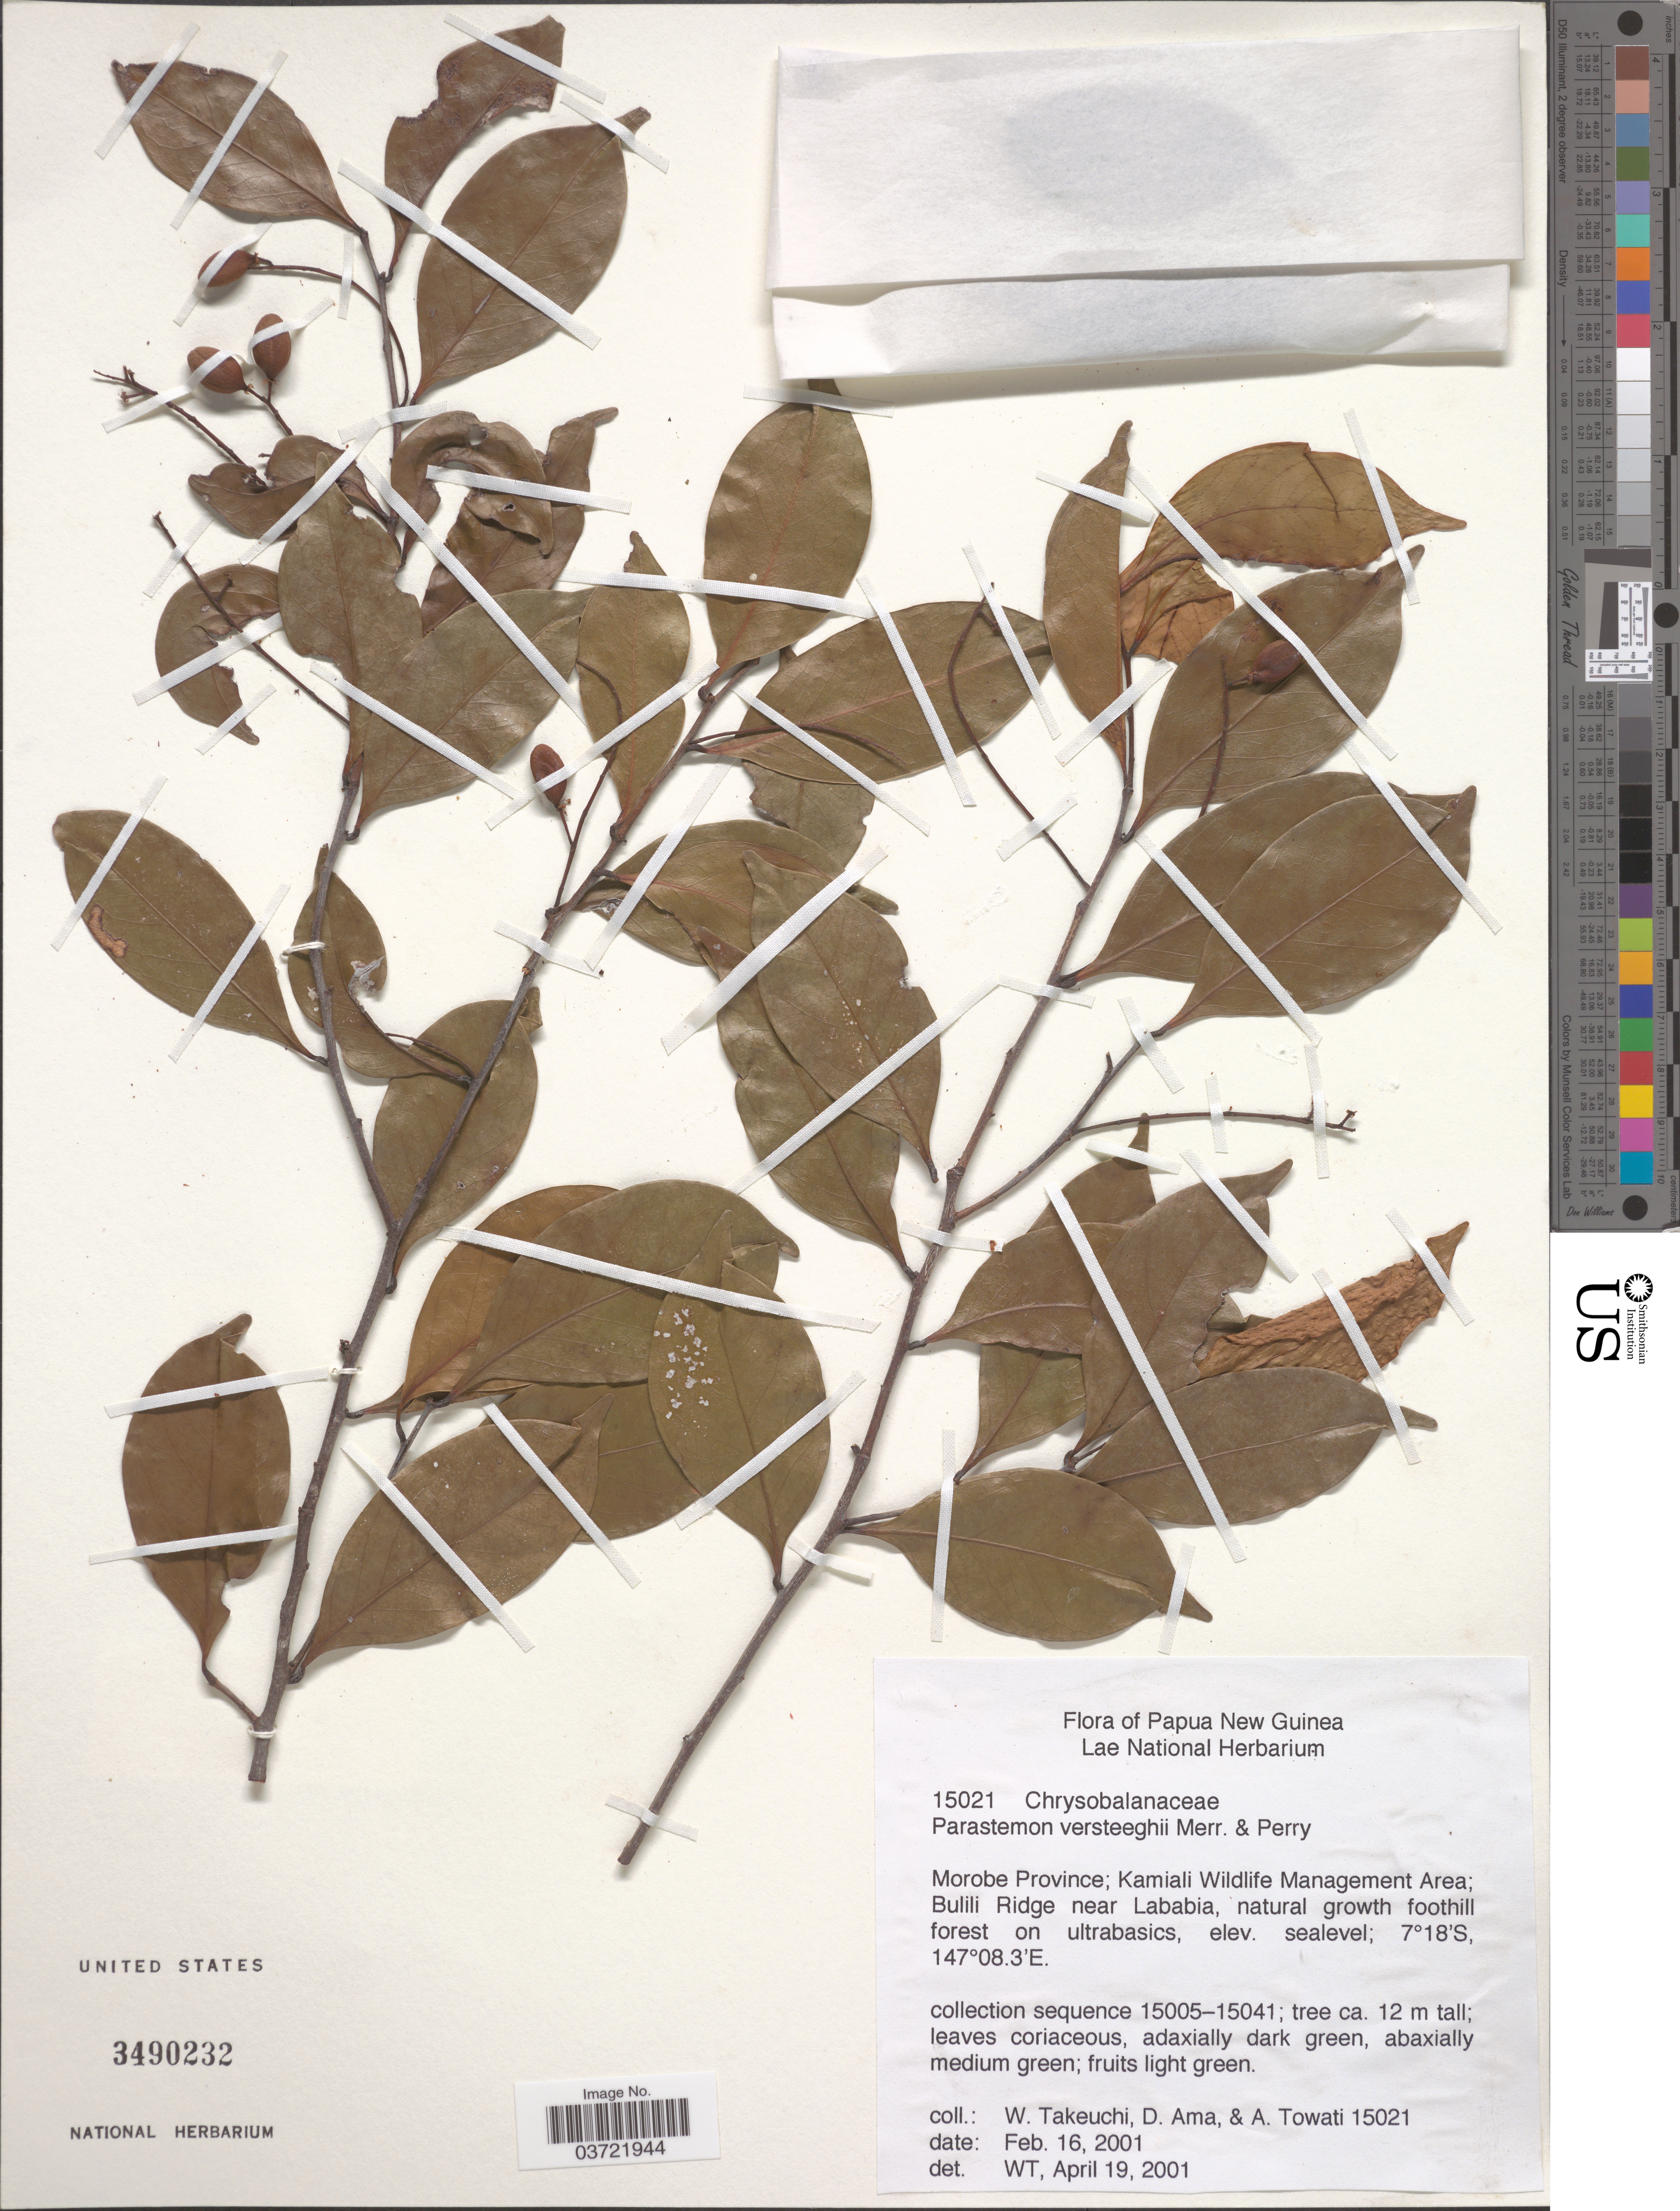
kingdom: Plantae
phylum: Tracheophyta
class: Magnoliopsida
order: Malpighiales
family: Chrysobalanaceae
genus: Parastemon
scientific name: Parastemon versteeghii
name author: Merr. & L.M. Perry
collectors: W. Takeuchi, D. Ama & A. Towati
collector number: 15021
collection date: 2001-02-16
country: Papua New Guinea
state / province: Morobe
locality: Kamiali Wildlife Management Area; Bulili Ridge near Lababia.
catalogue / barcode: US 3490232